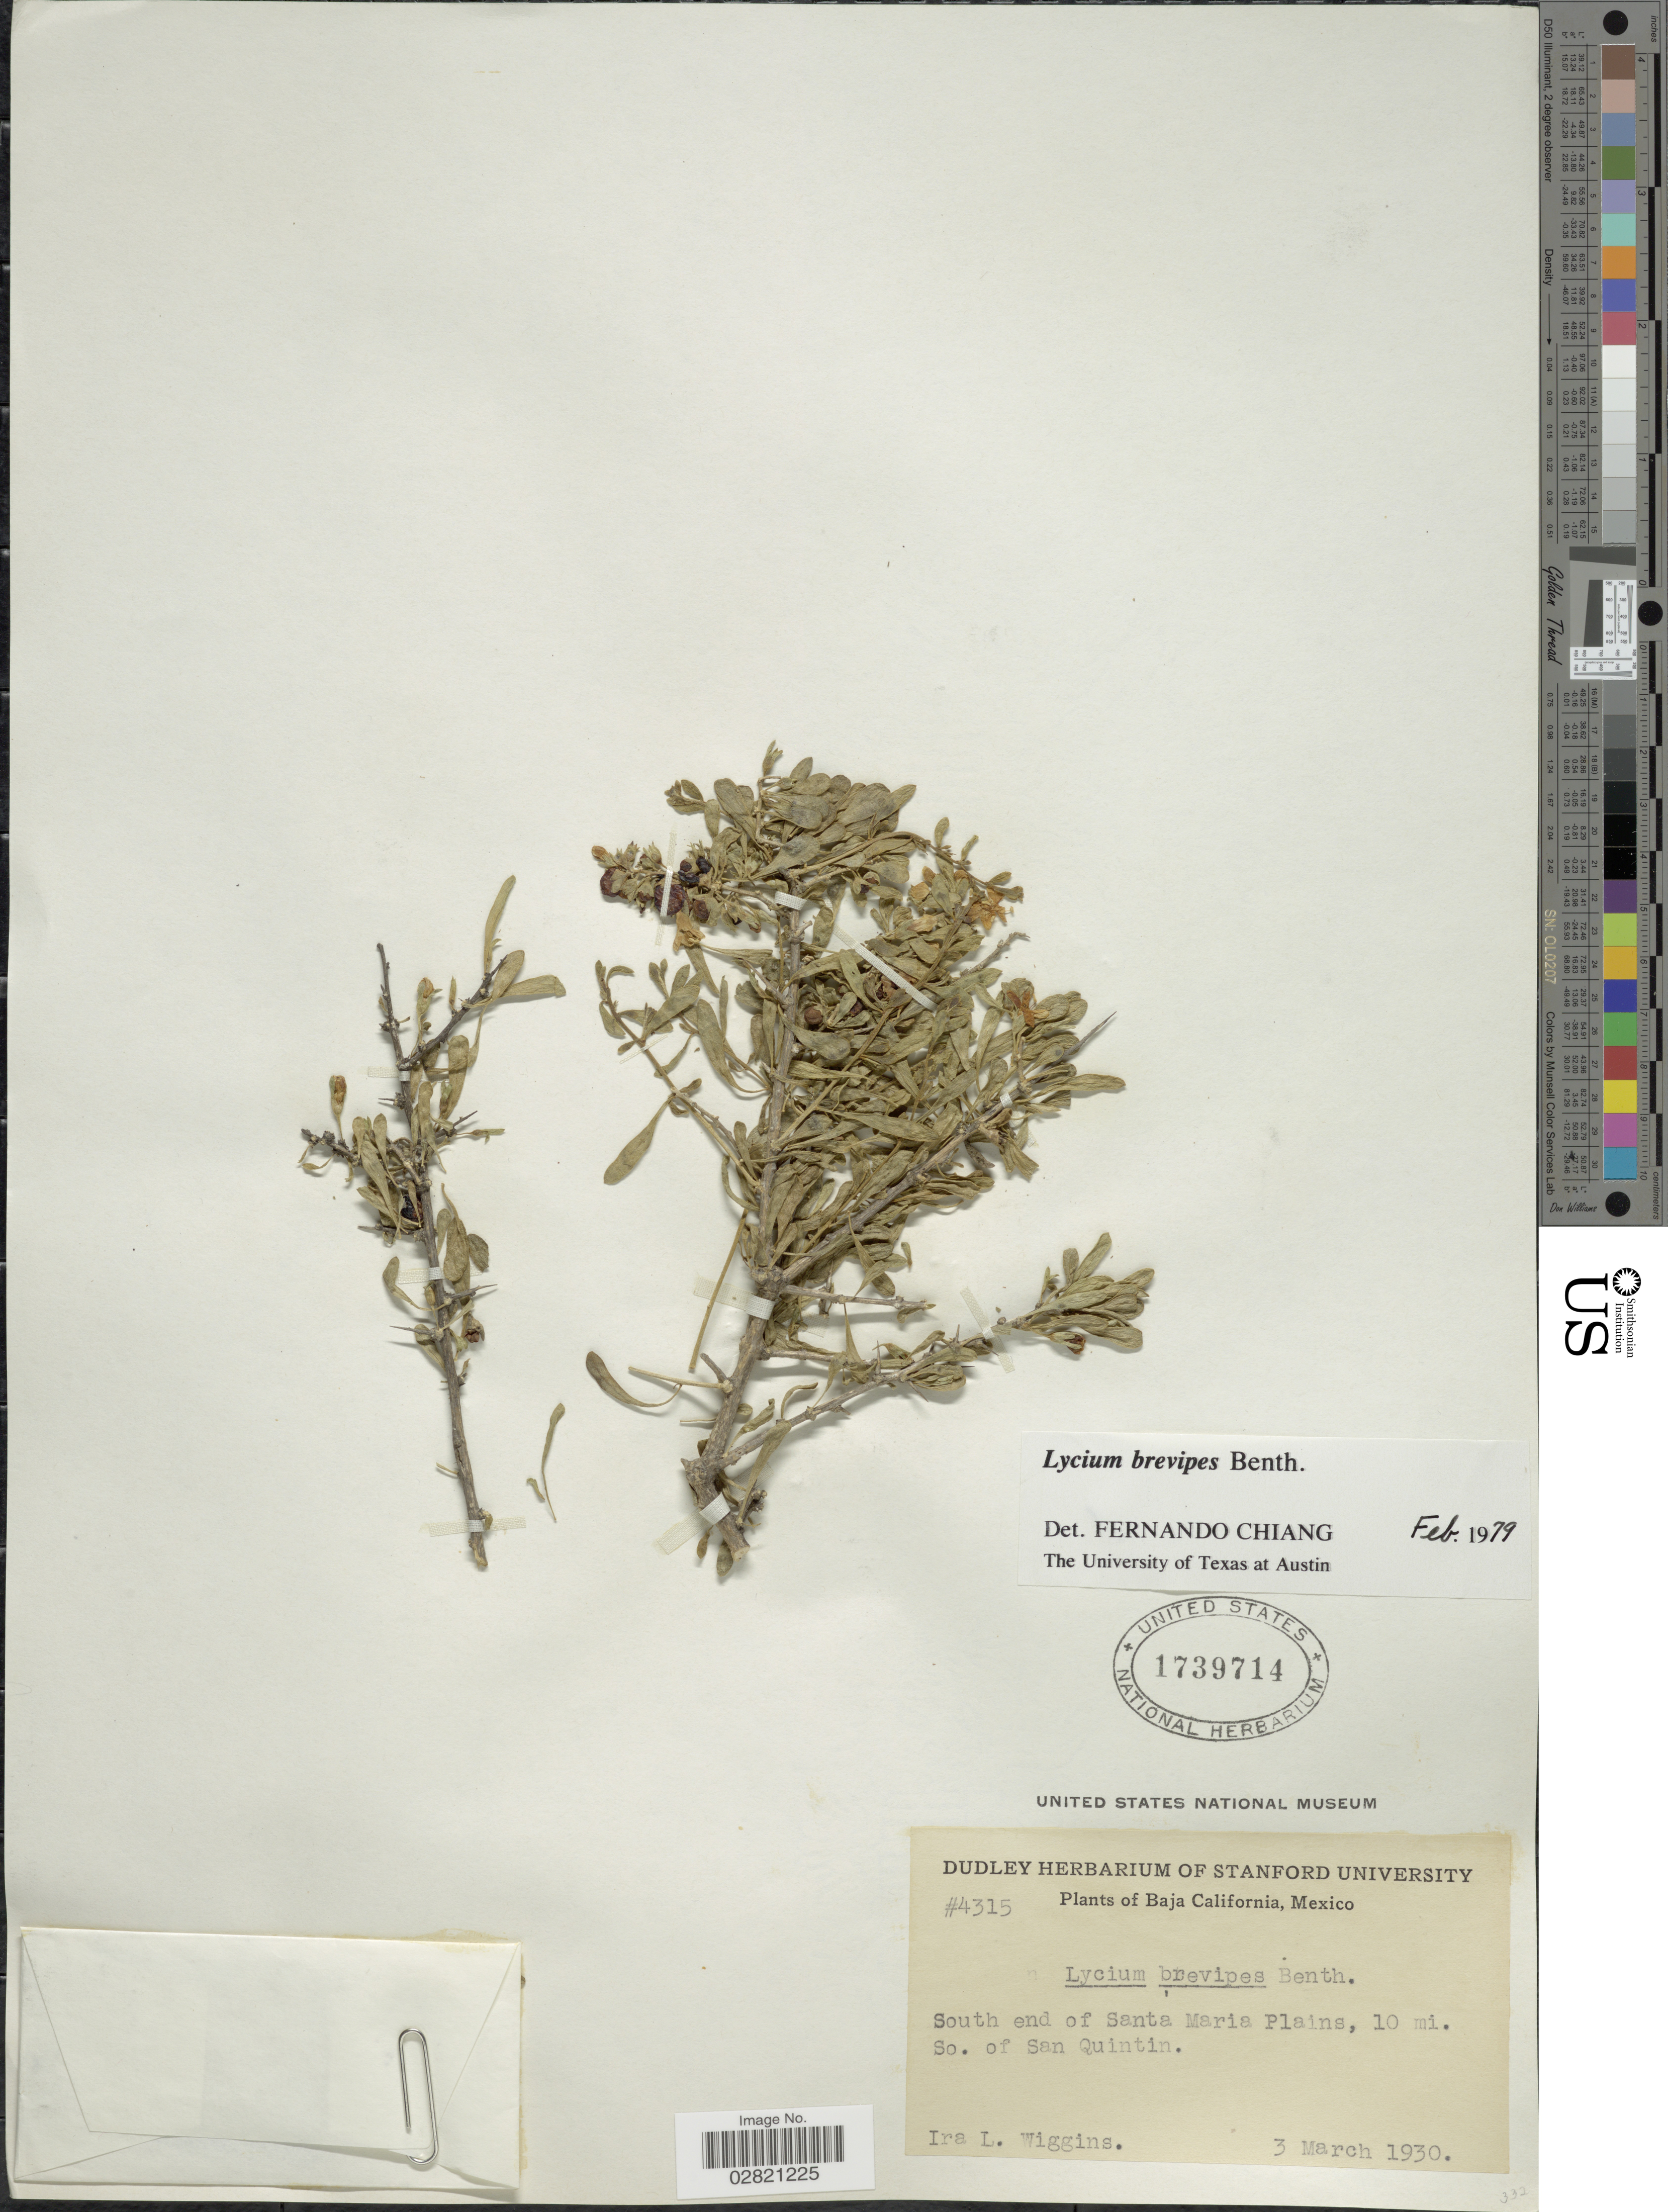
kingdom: Plantae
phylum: Tracheophyta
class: Magnoliopsida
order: Solanales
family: Solanaceae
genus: Lycium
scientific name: Lycium brevipes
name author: Benth.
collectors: I. L. Wiggins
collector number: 4315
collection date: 1930-03-03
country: Mexico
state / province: Baja California Norte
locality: South end of Santa Maria Plains, 10 mi. So. of San Quintin.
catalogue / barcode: US 1739714